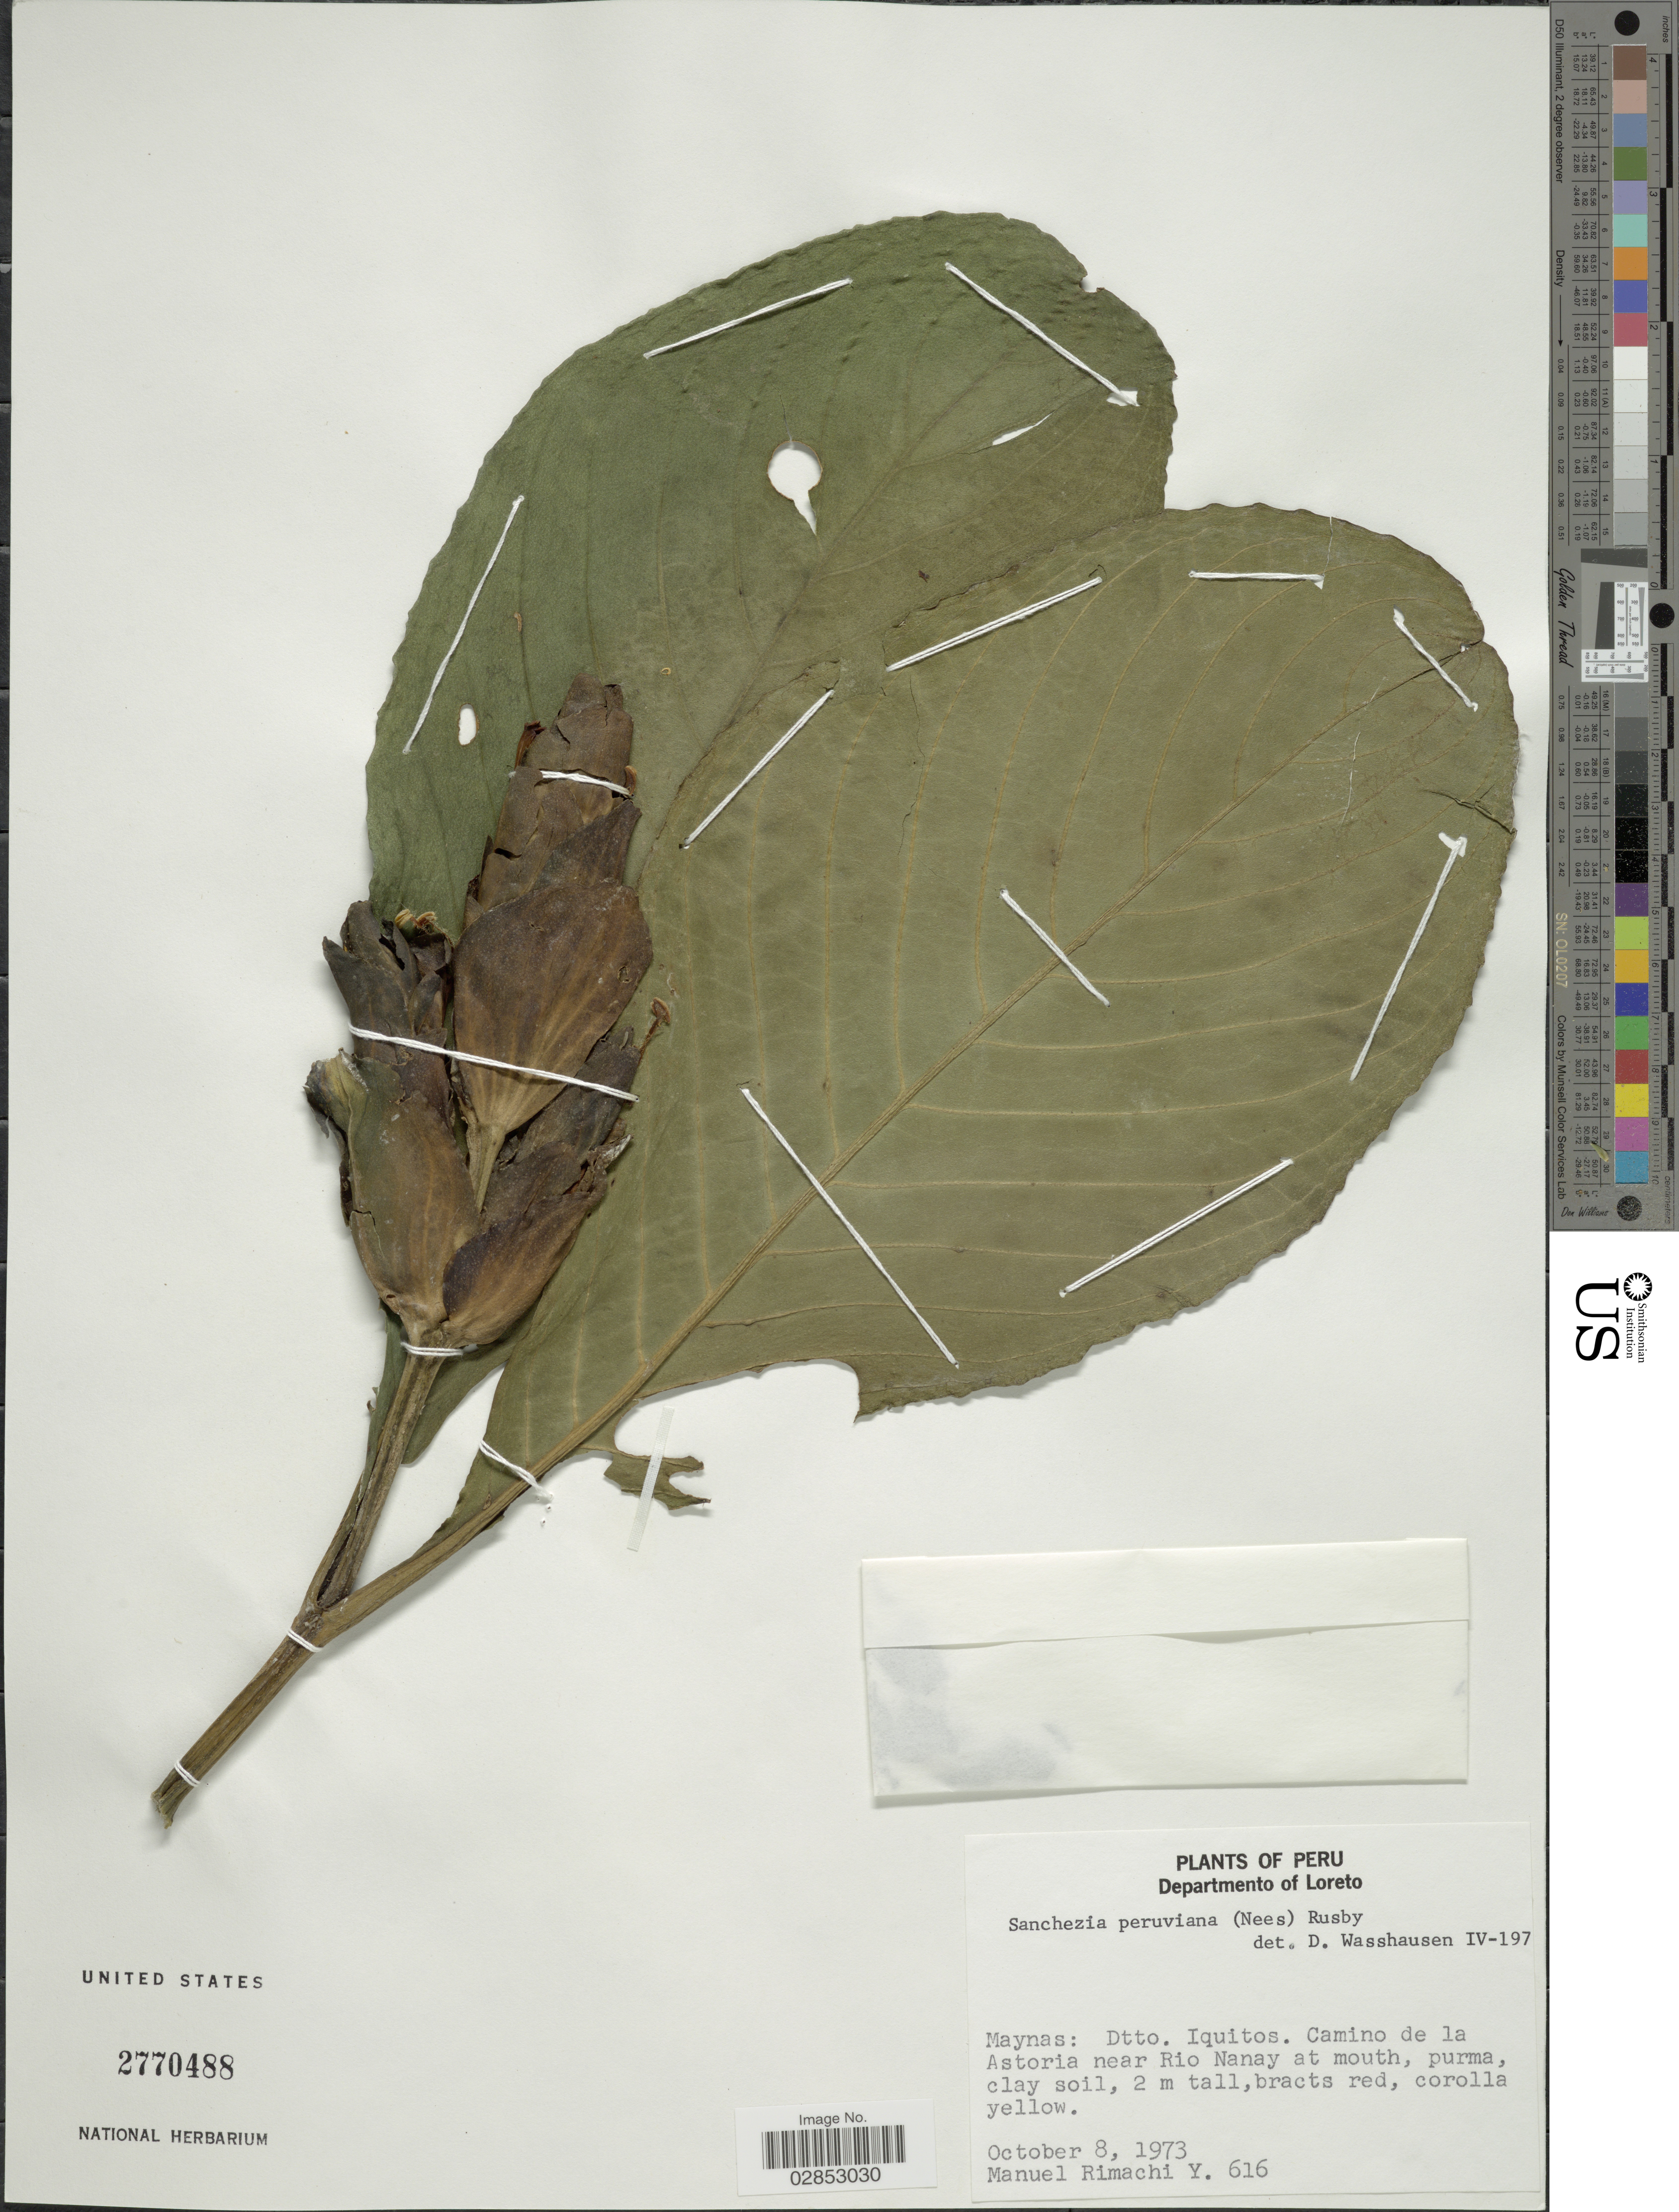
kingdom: Plantae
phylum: Tracheophyta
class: Magnoliopsida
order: Lamiales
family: Acanthaceae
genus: Sanchezia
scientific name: Sanchezia oblonga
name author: Ruiz & Pav.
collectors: M. Rimachi Y.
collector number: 616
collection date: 1973-10-08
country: Peru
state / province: Loreto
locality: Department of Loreto. Maynas: Dtto. Iquitos. Camino de la Astoria near Rio Nanay at mouth.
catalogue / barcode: US 2770488